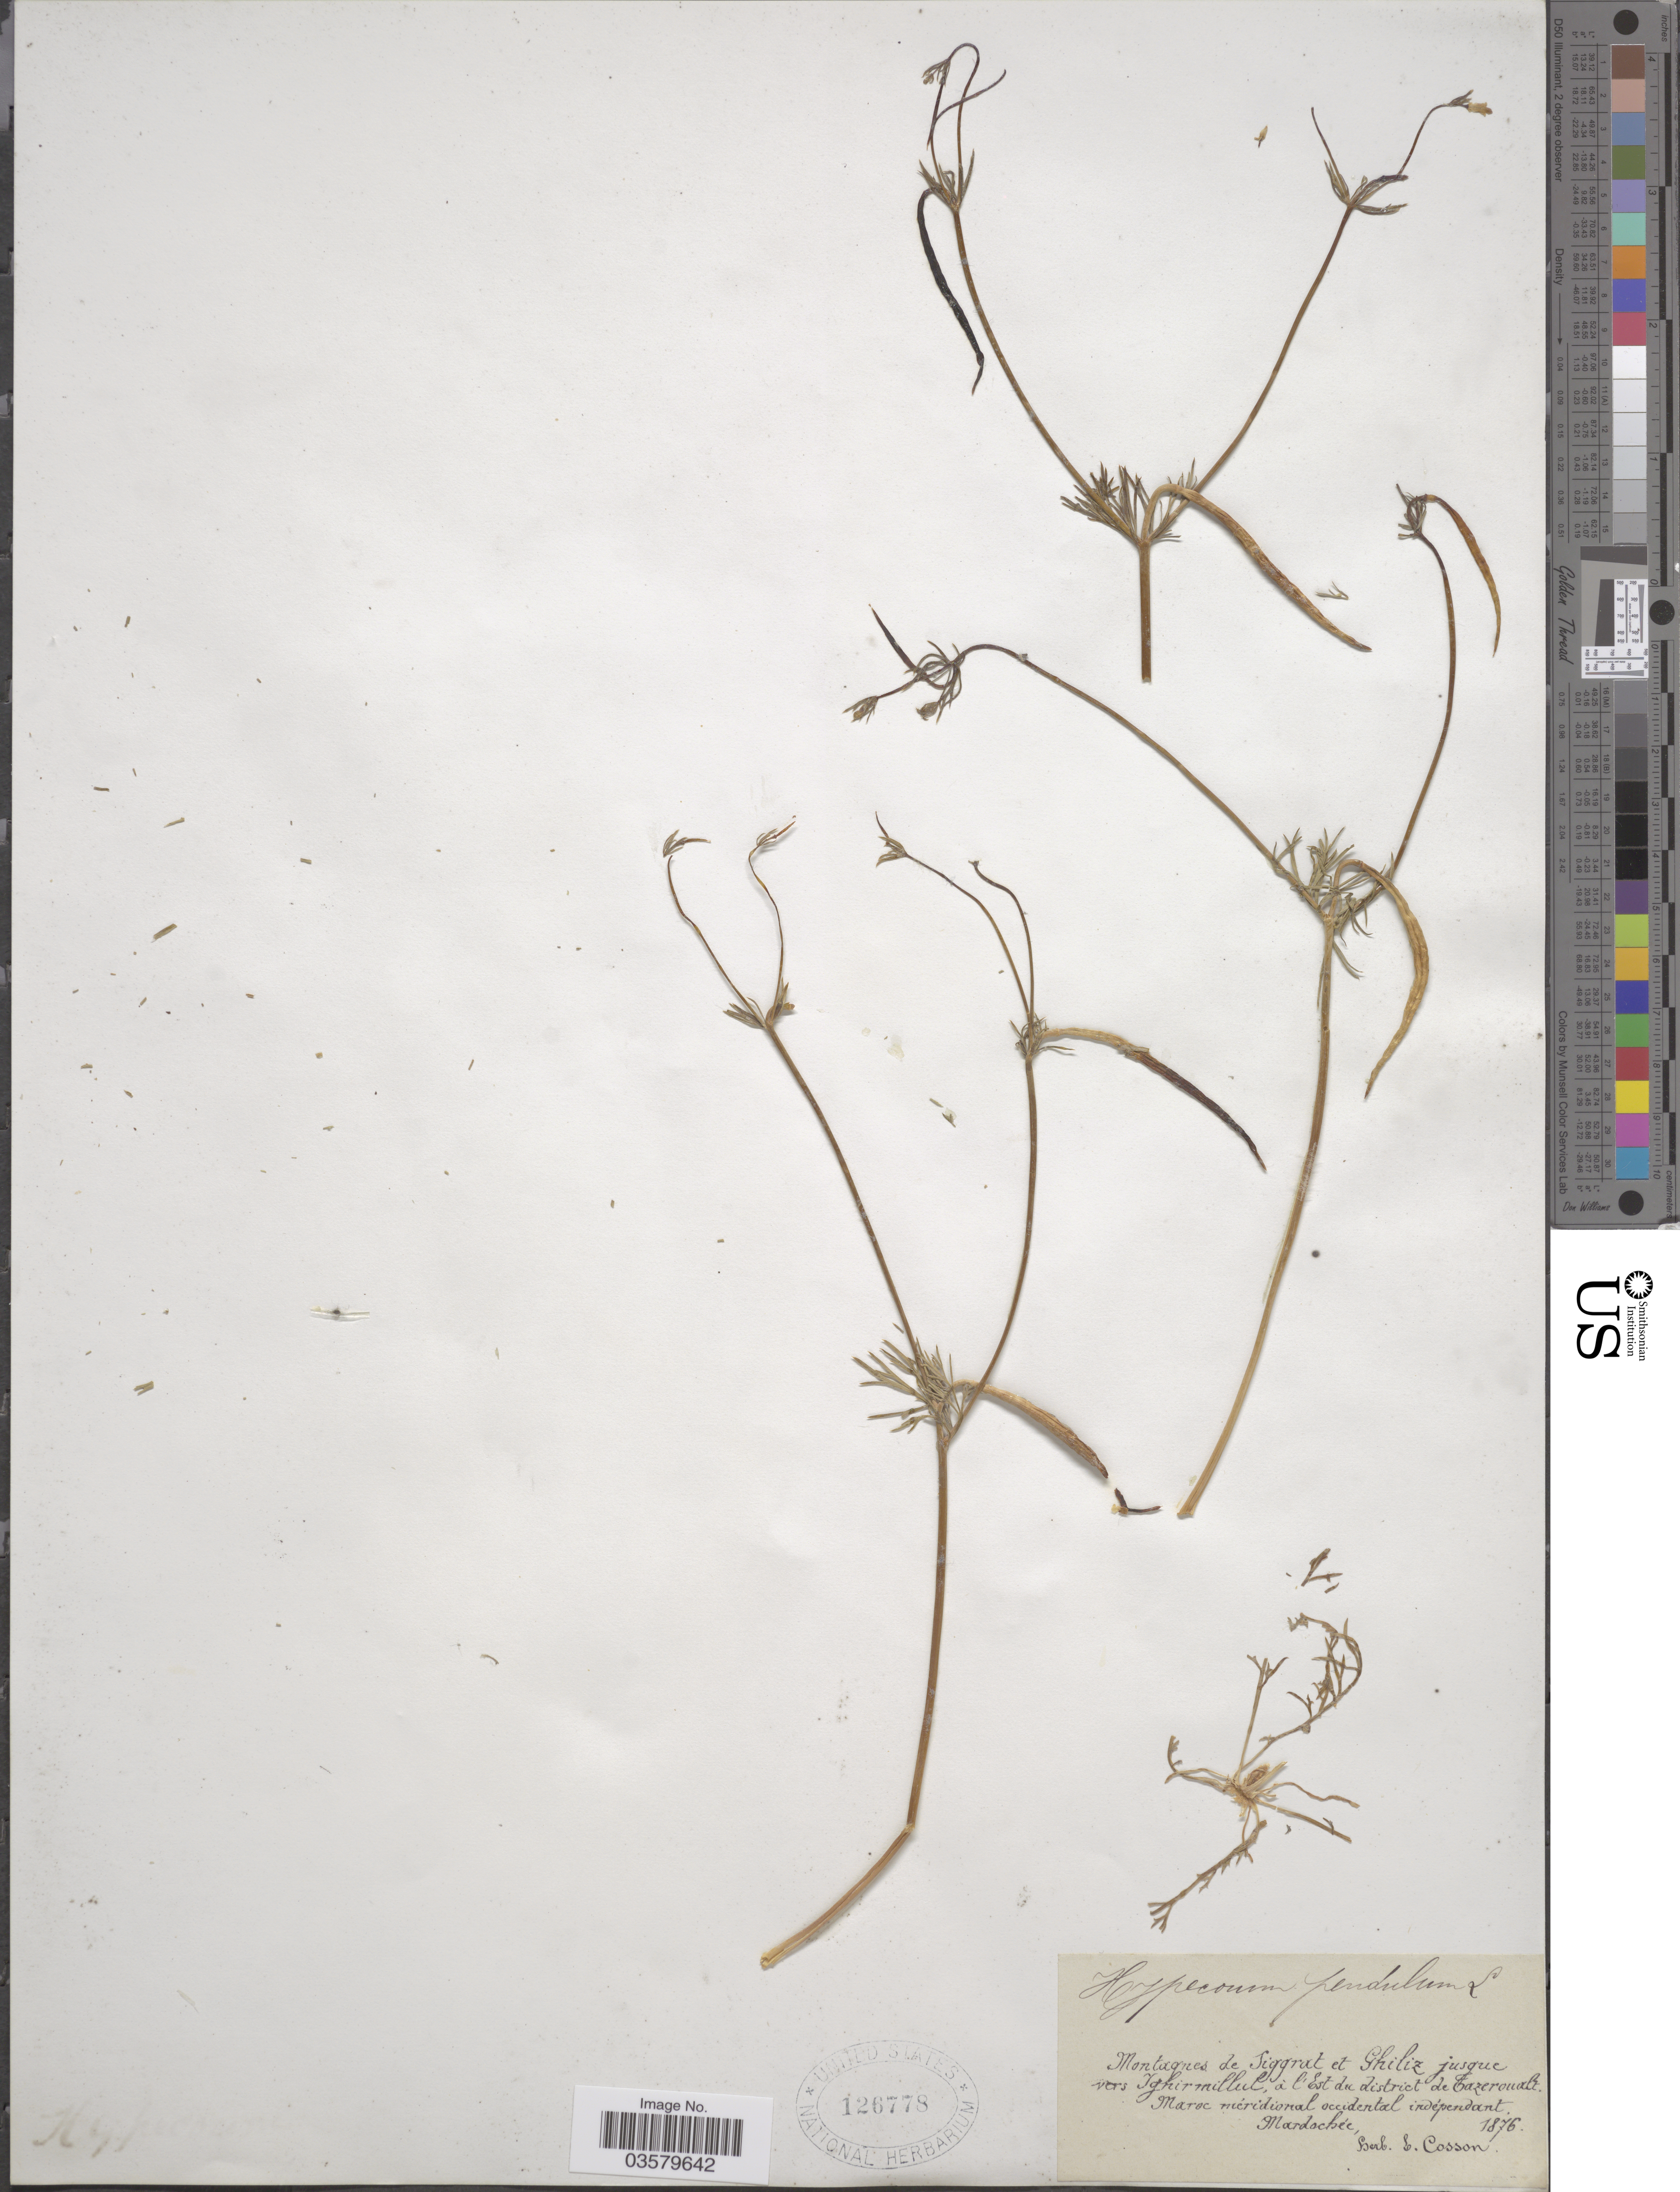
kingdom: Plantae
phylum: Tracheophyta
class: Magnoliopsida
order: Ranunculales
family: Papaveraceae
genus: Hypecoum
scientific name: Hypecoum pendulum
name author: L.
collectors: Mardochee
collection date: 1876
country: Morocco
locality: Montagnes de Tiggrat et Ghiliz jusque vers Ighirmillul, à l'Est du district de Tazeroualt. Maroc méridional occidental indépendant.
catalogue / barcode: US 126778